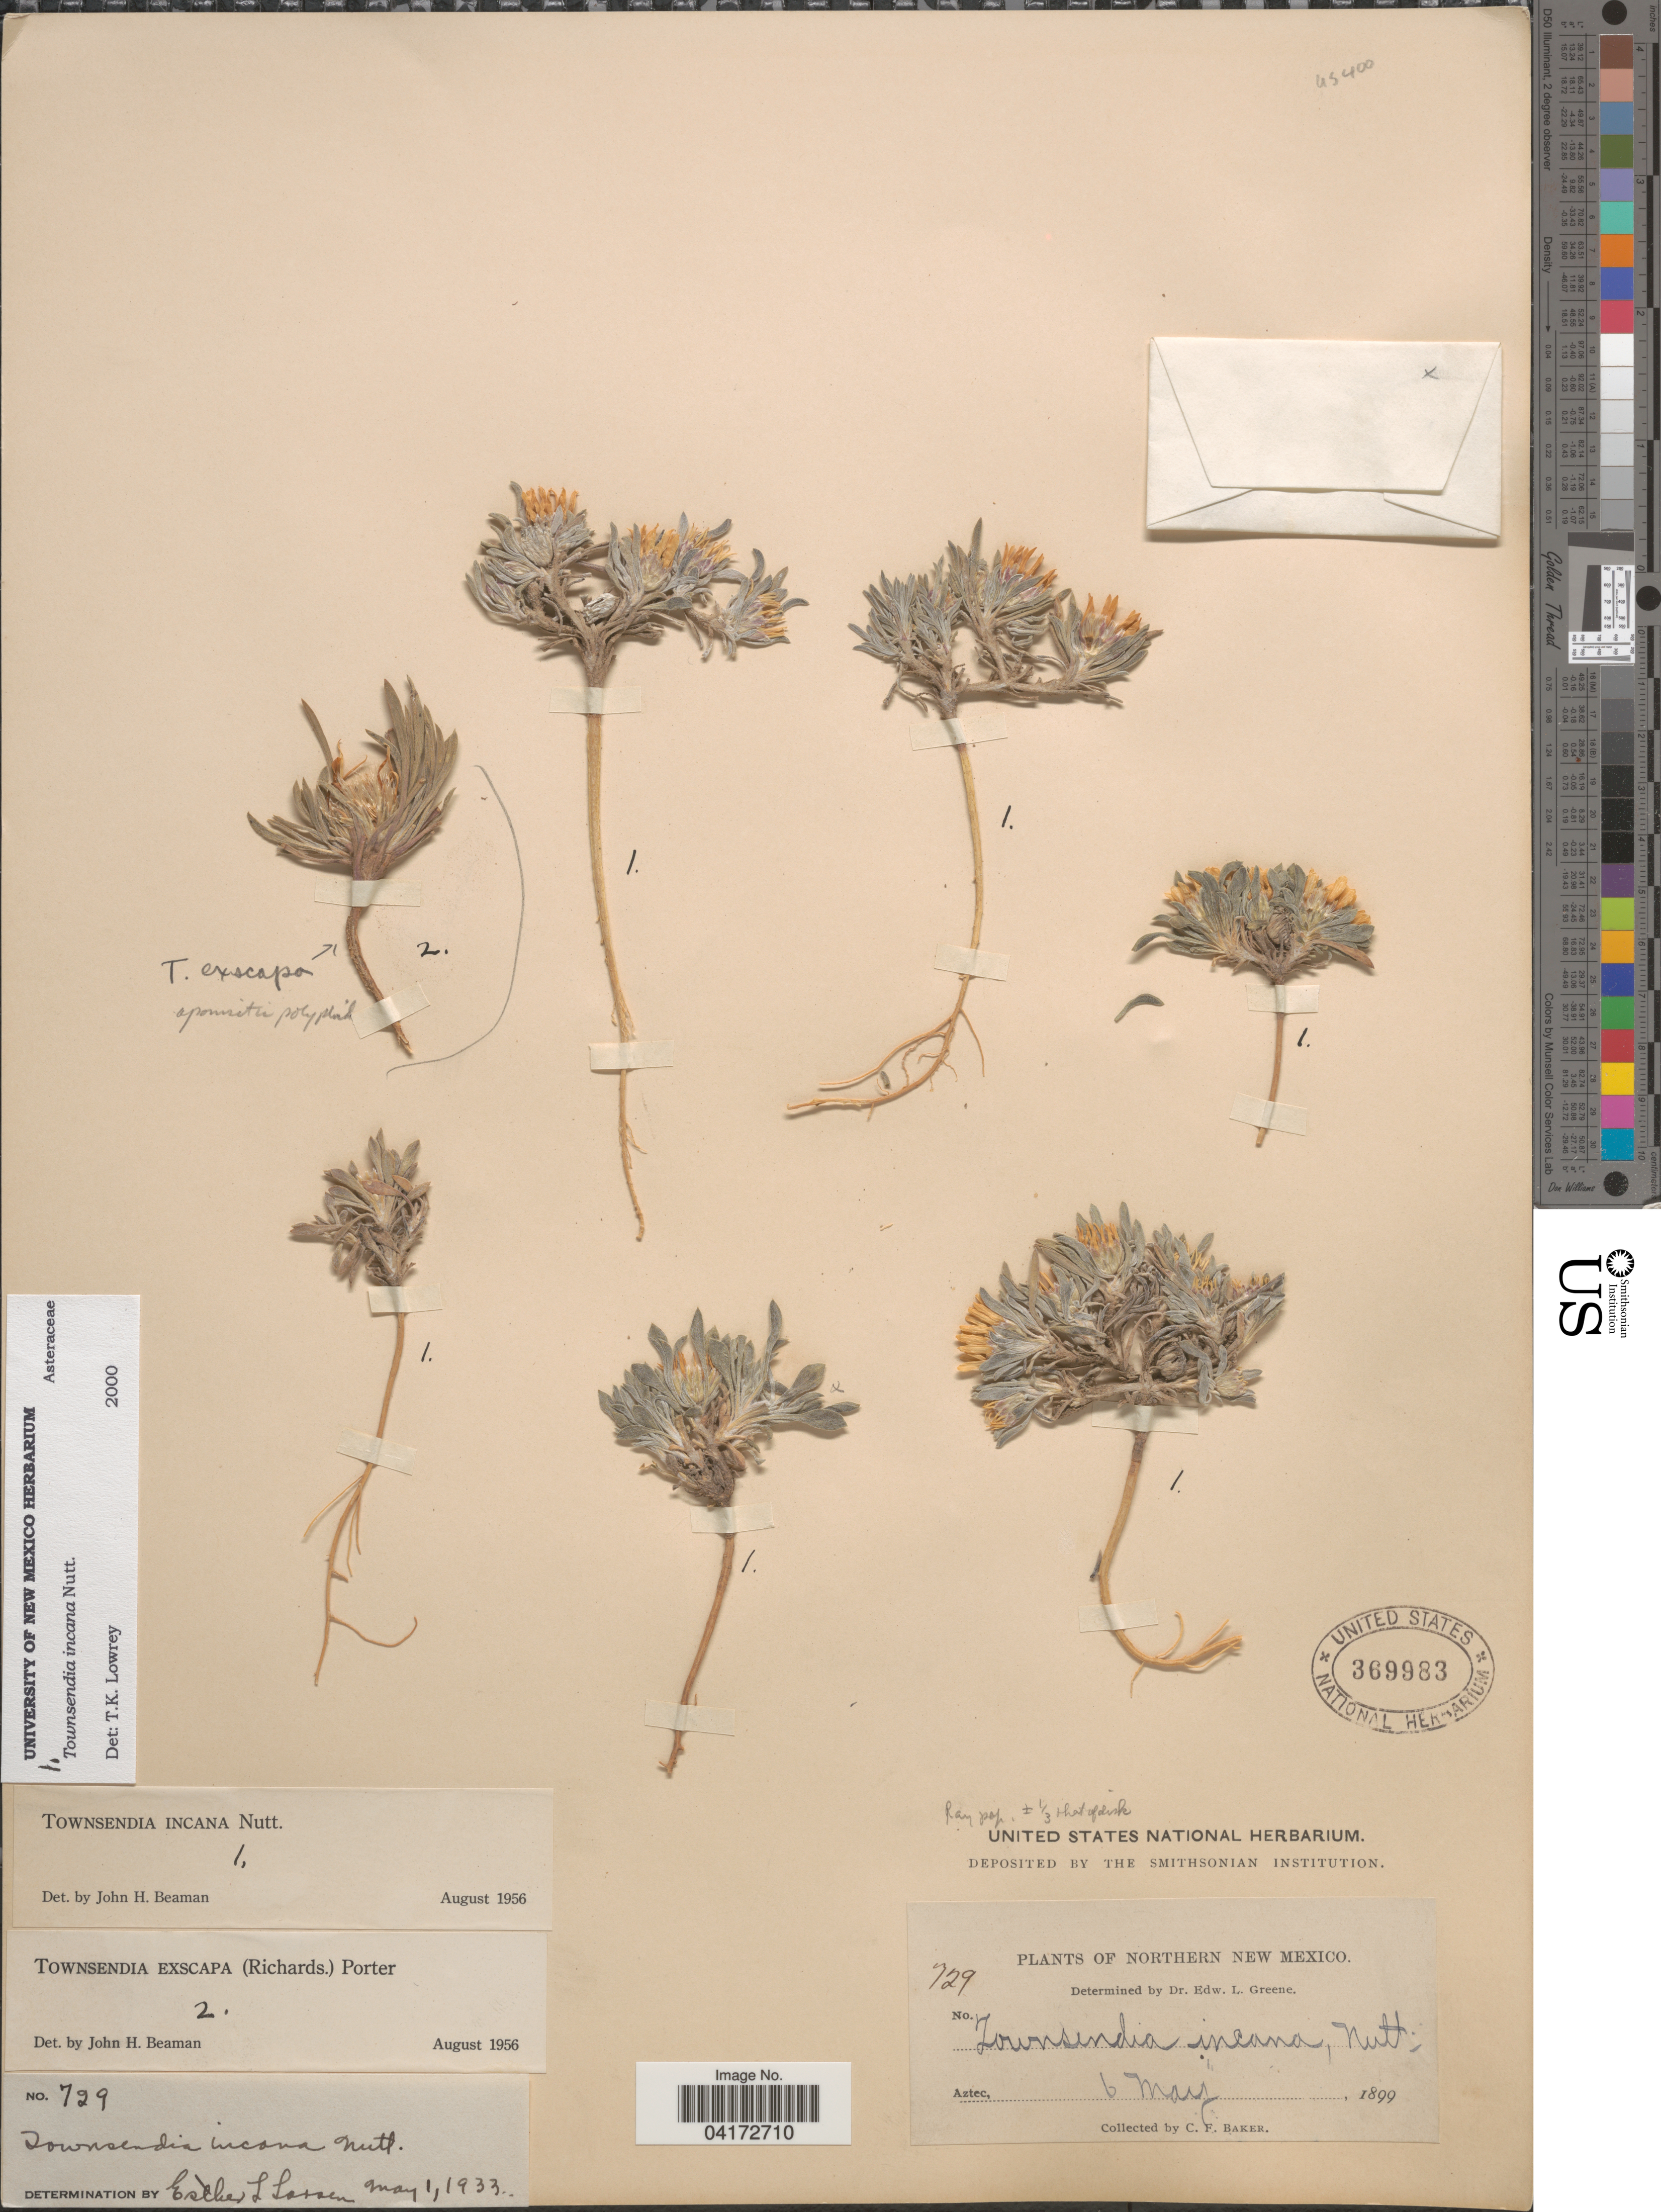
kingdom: Plantae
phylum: Tracheophyta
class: Magnoliopsida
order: Asterales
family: Asteraceae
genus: Townsendia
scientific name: Townsendia incana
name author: Nutt.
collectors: C. F. Baker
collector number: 729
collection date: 1899-05-06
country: United States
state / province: New Mexico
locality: Northern New Mexico. Aztec.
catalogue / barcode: US 369983